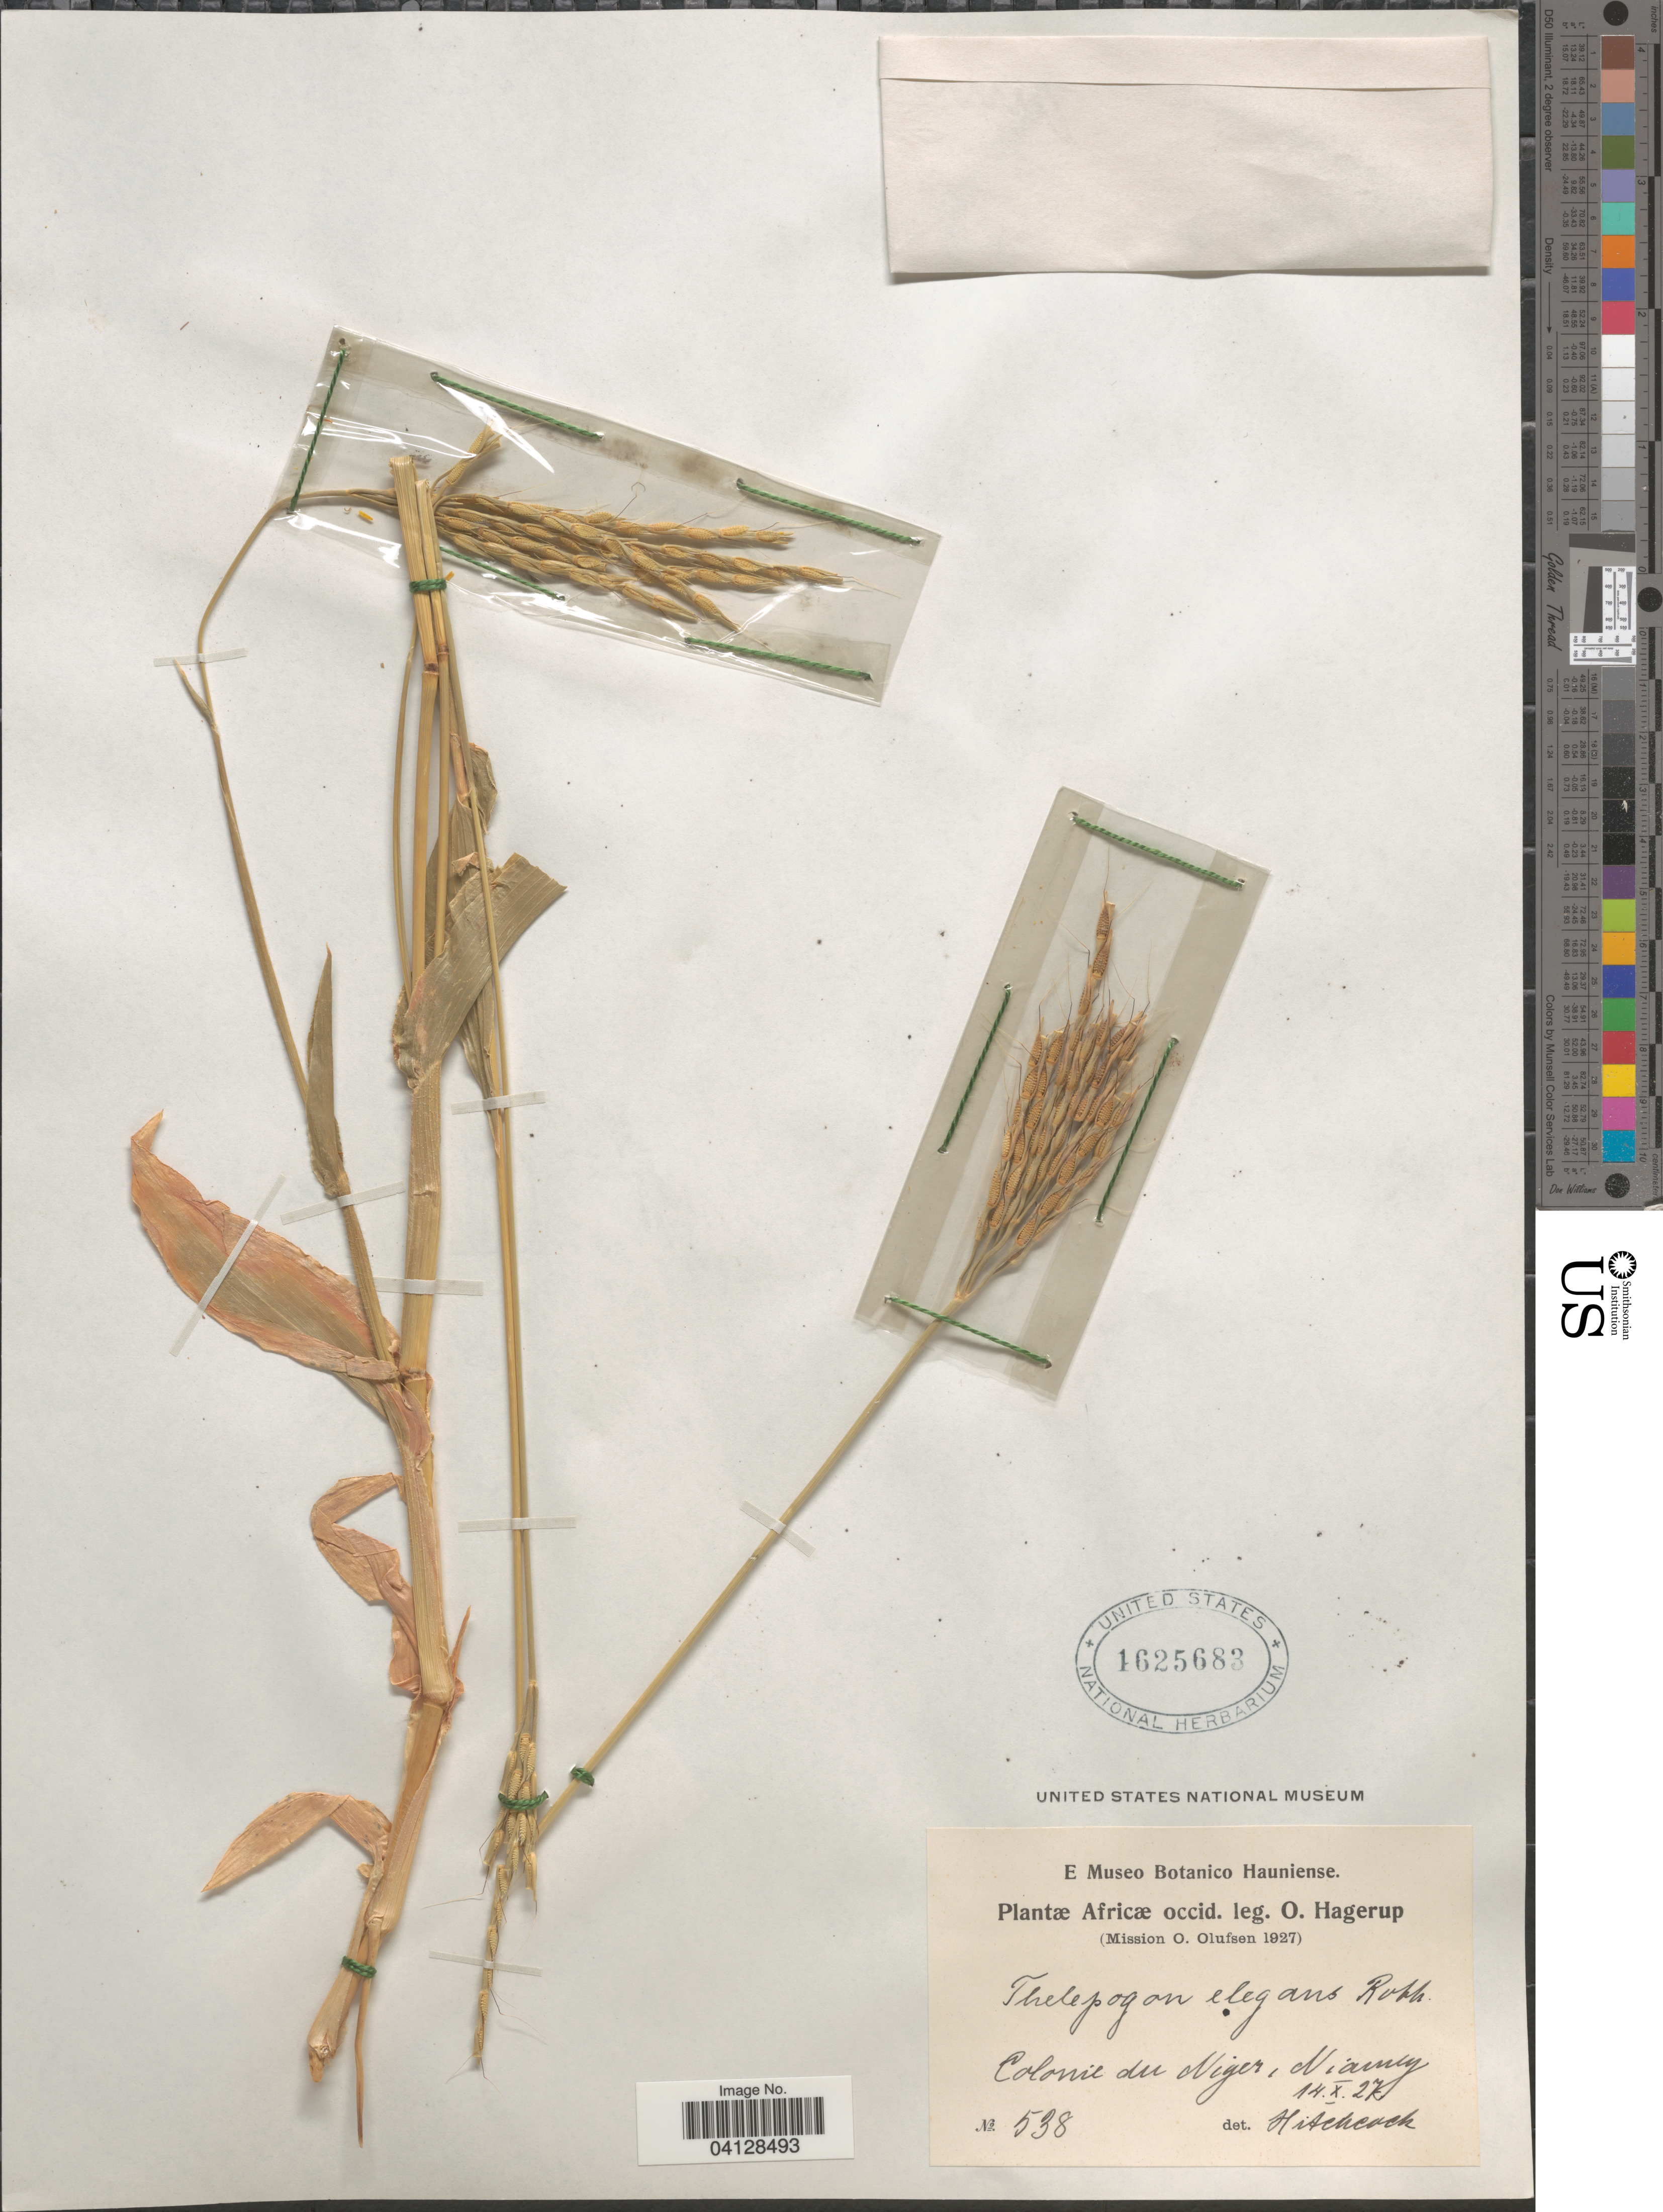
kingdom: Plantae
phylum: Tracheophyta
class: Liliopsida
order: Poales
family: Poaceae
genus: Thelepogon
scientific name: Thelepogon elegans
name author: Roth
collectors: O. Hagerup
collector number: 538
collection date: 1927-10-14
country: Niger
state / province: Niamey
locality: Africæ occid. (Mission O. Olufsen 1927). Colonie du Niger.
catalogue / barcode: US 1625683